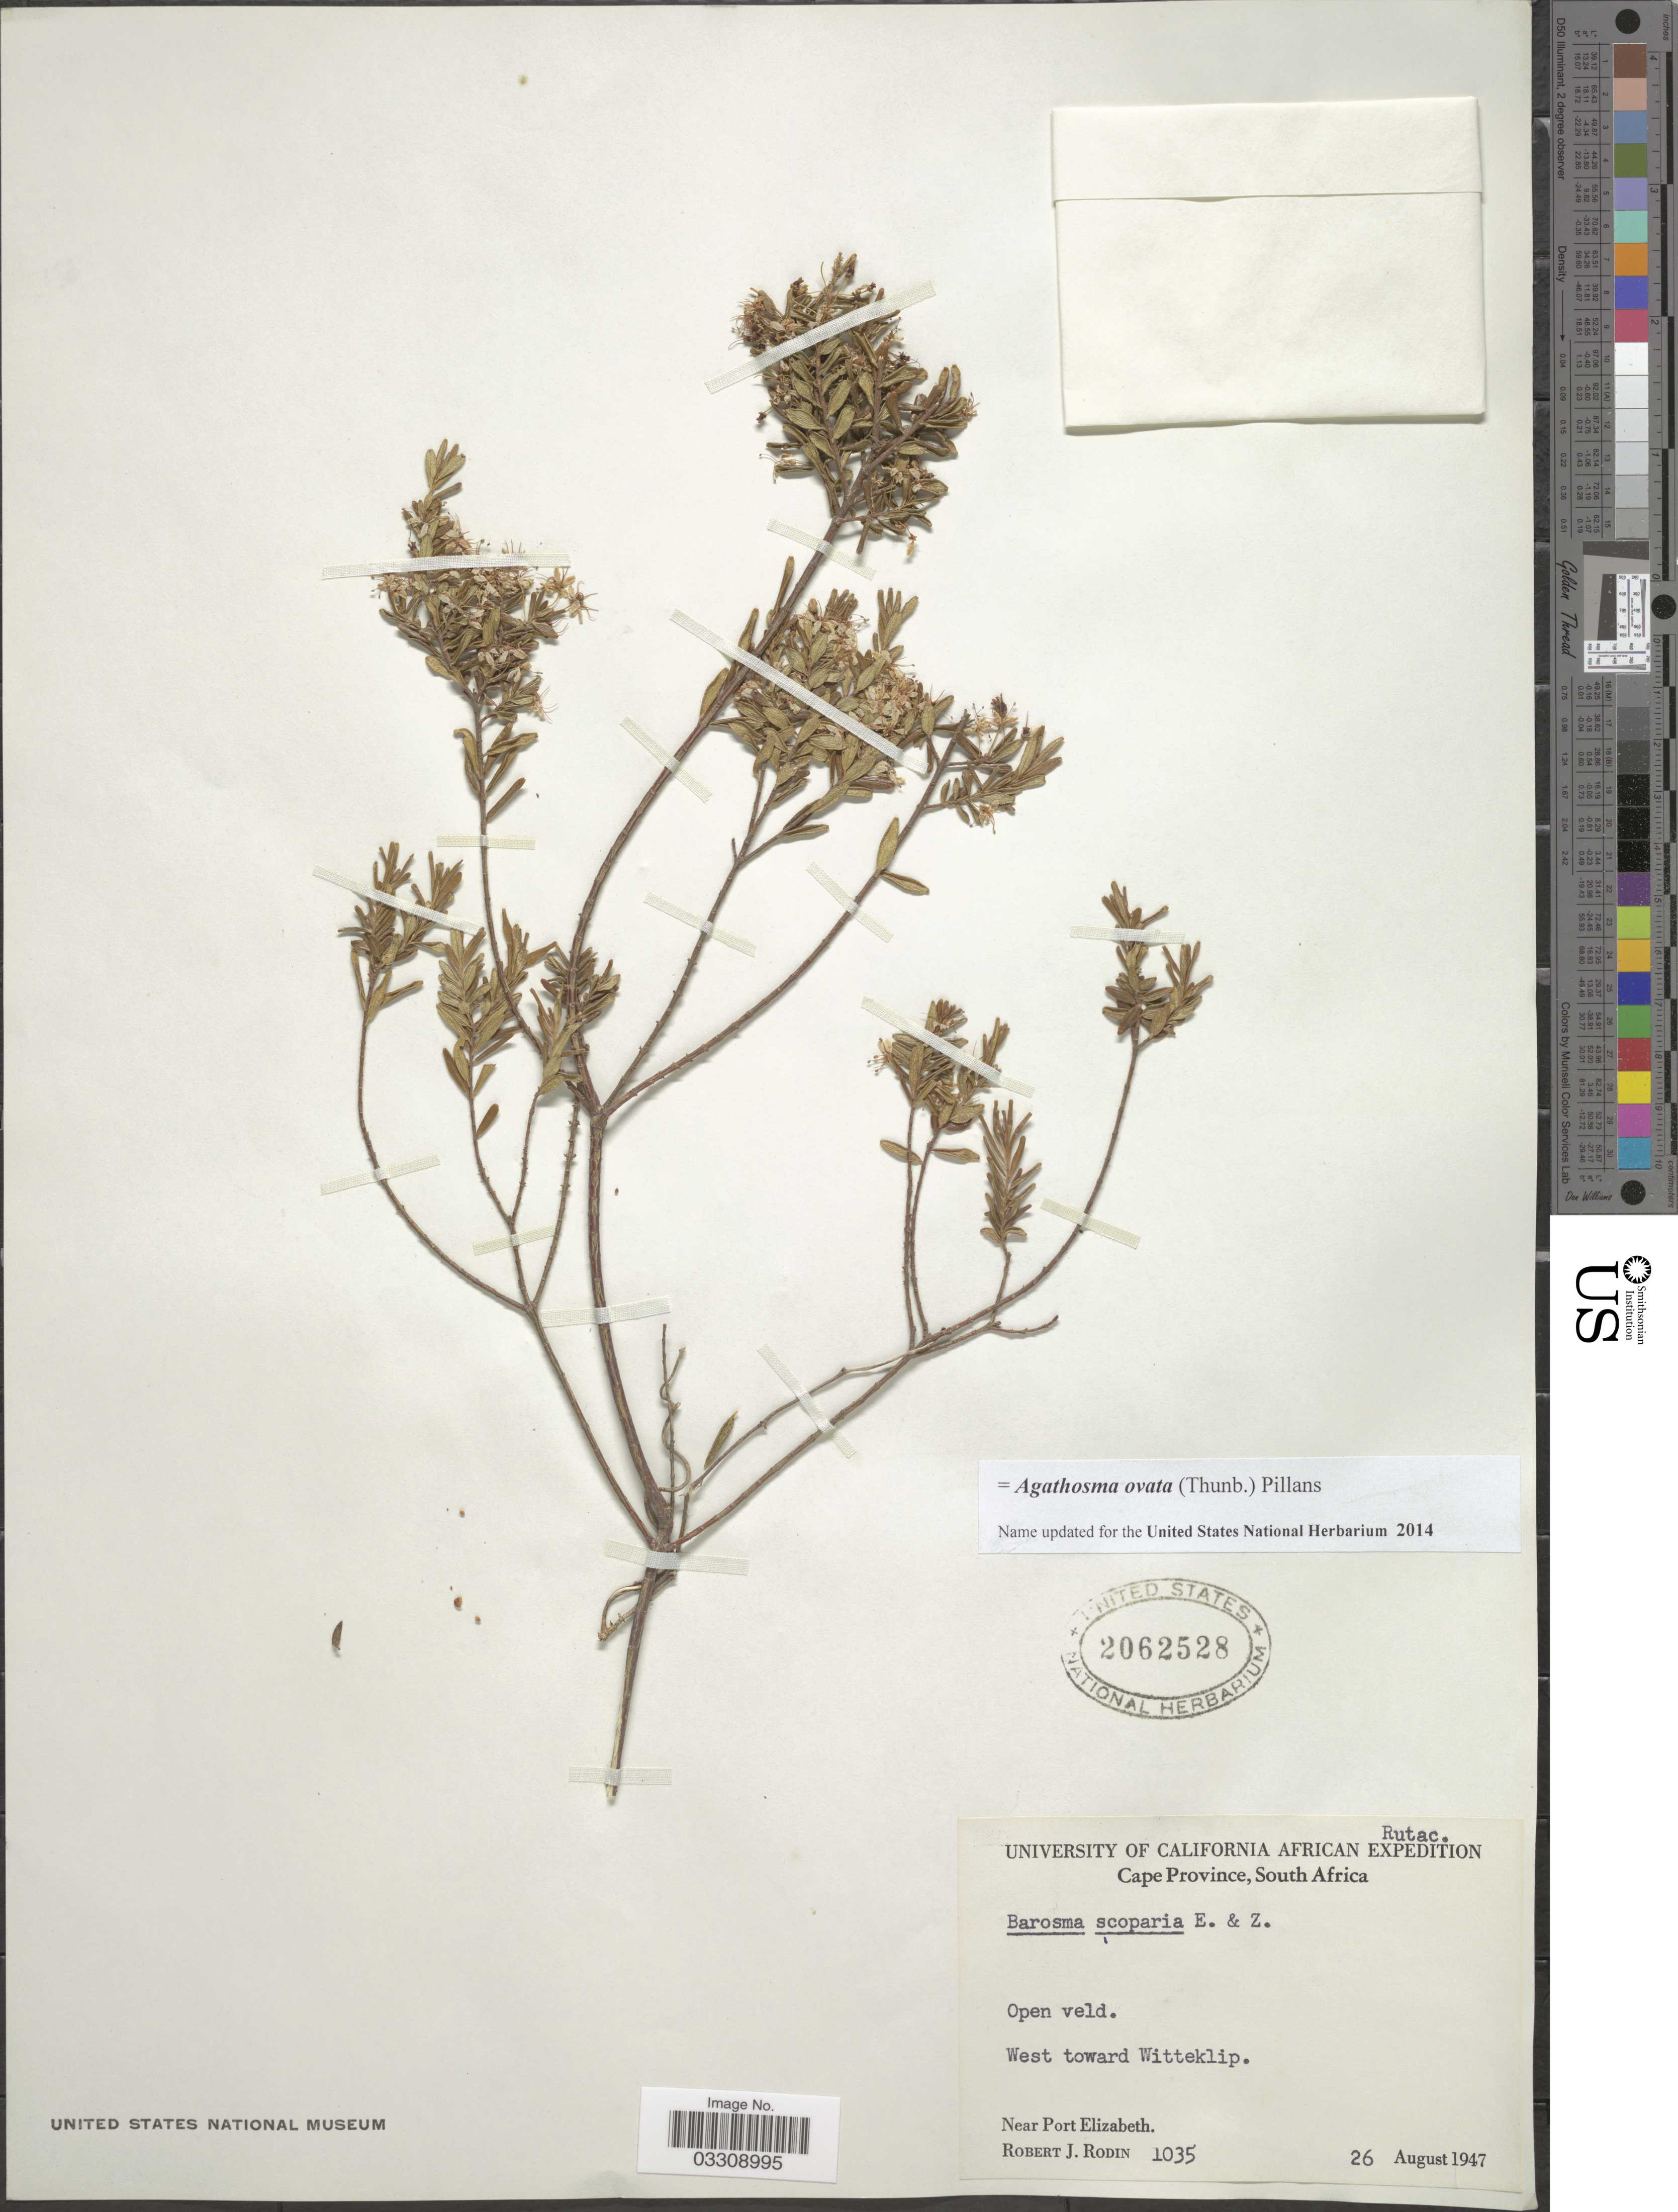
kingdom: Plantae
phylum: Tracheophyta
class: Magnoliopsida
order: Sapindales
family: Rutaceae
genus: Agathosma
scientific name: Agathosma ovata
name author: (Thunb.) Pillans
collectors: R. J. Rodin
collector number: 1035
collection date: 1947-08-26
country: South Africa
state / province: Eastern Cape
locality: West toward Witteklip. Near Port Elizabeth.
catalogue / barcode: US 2062528